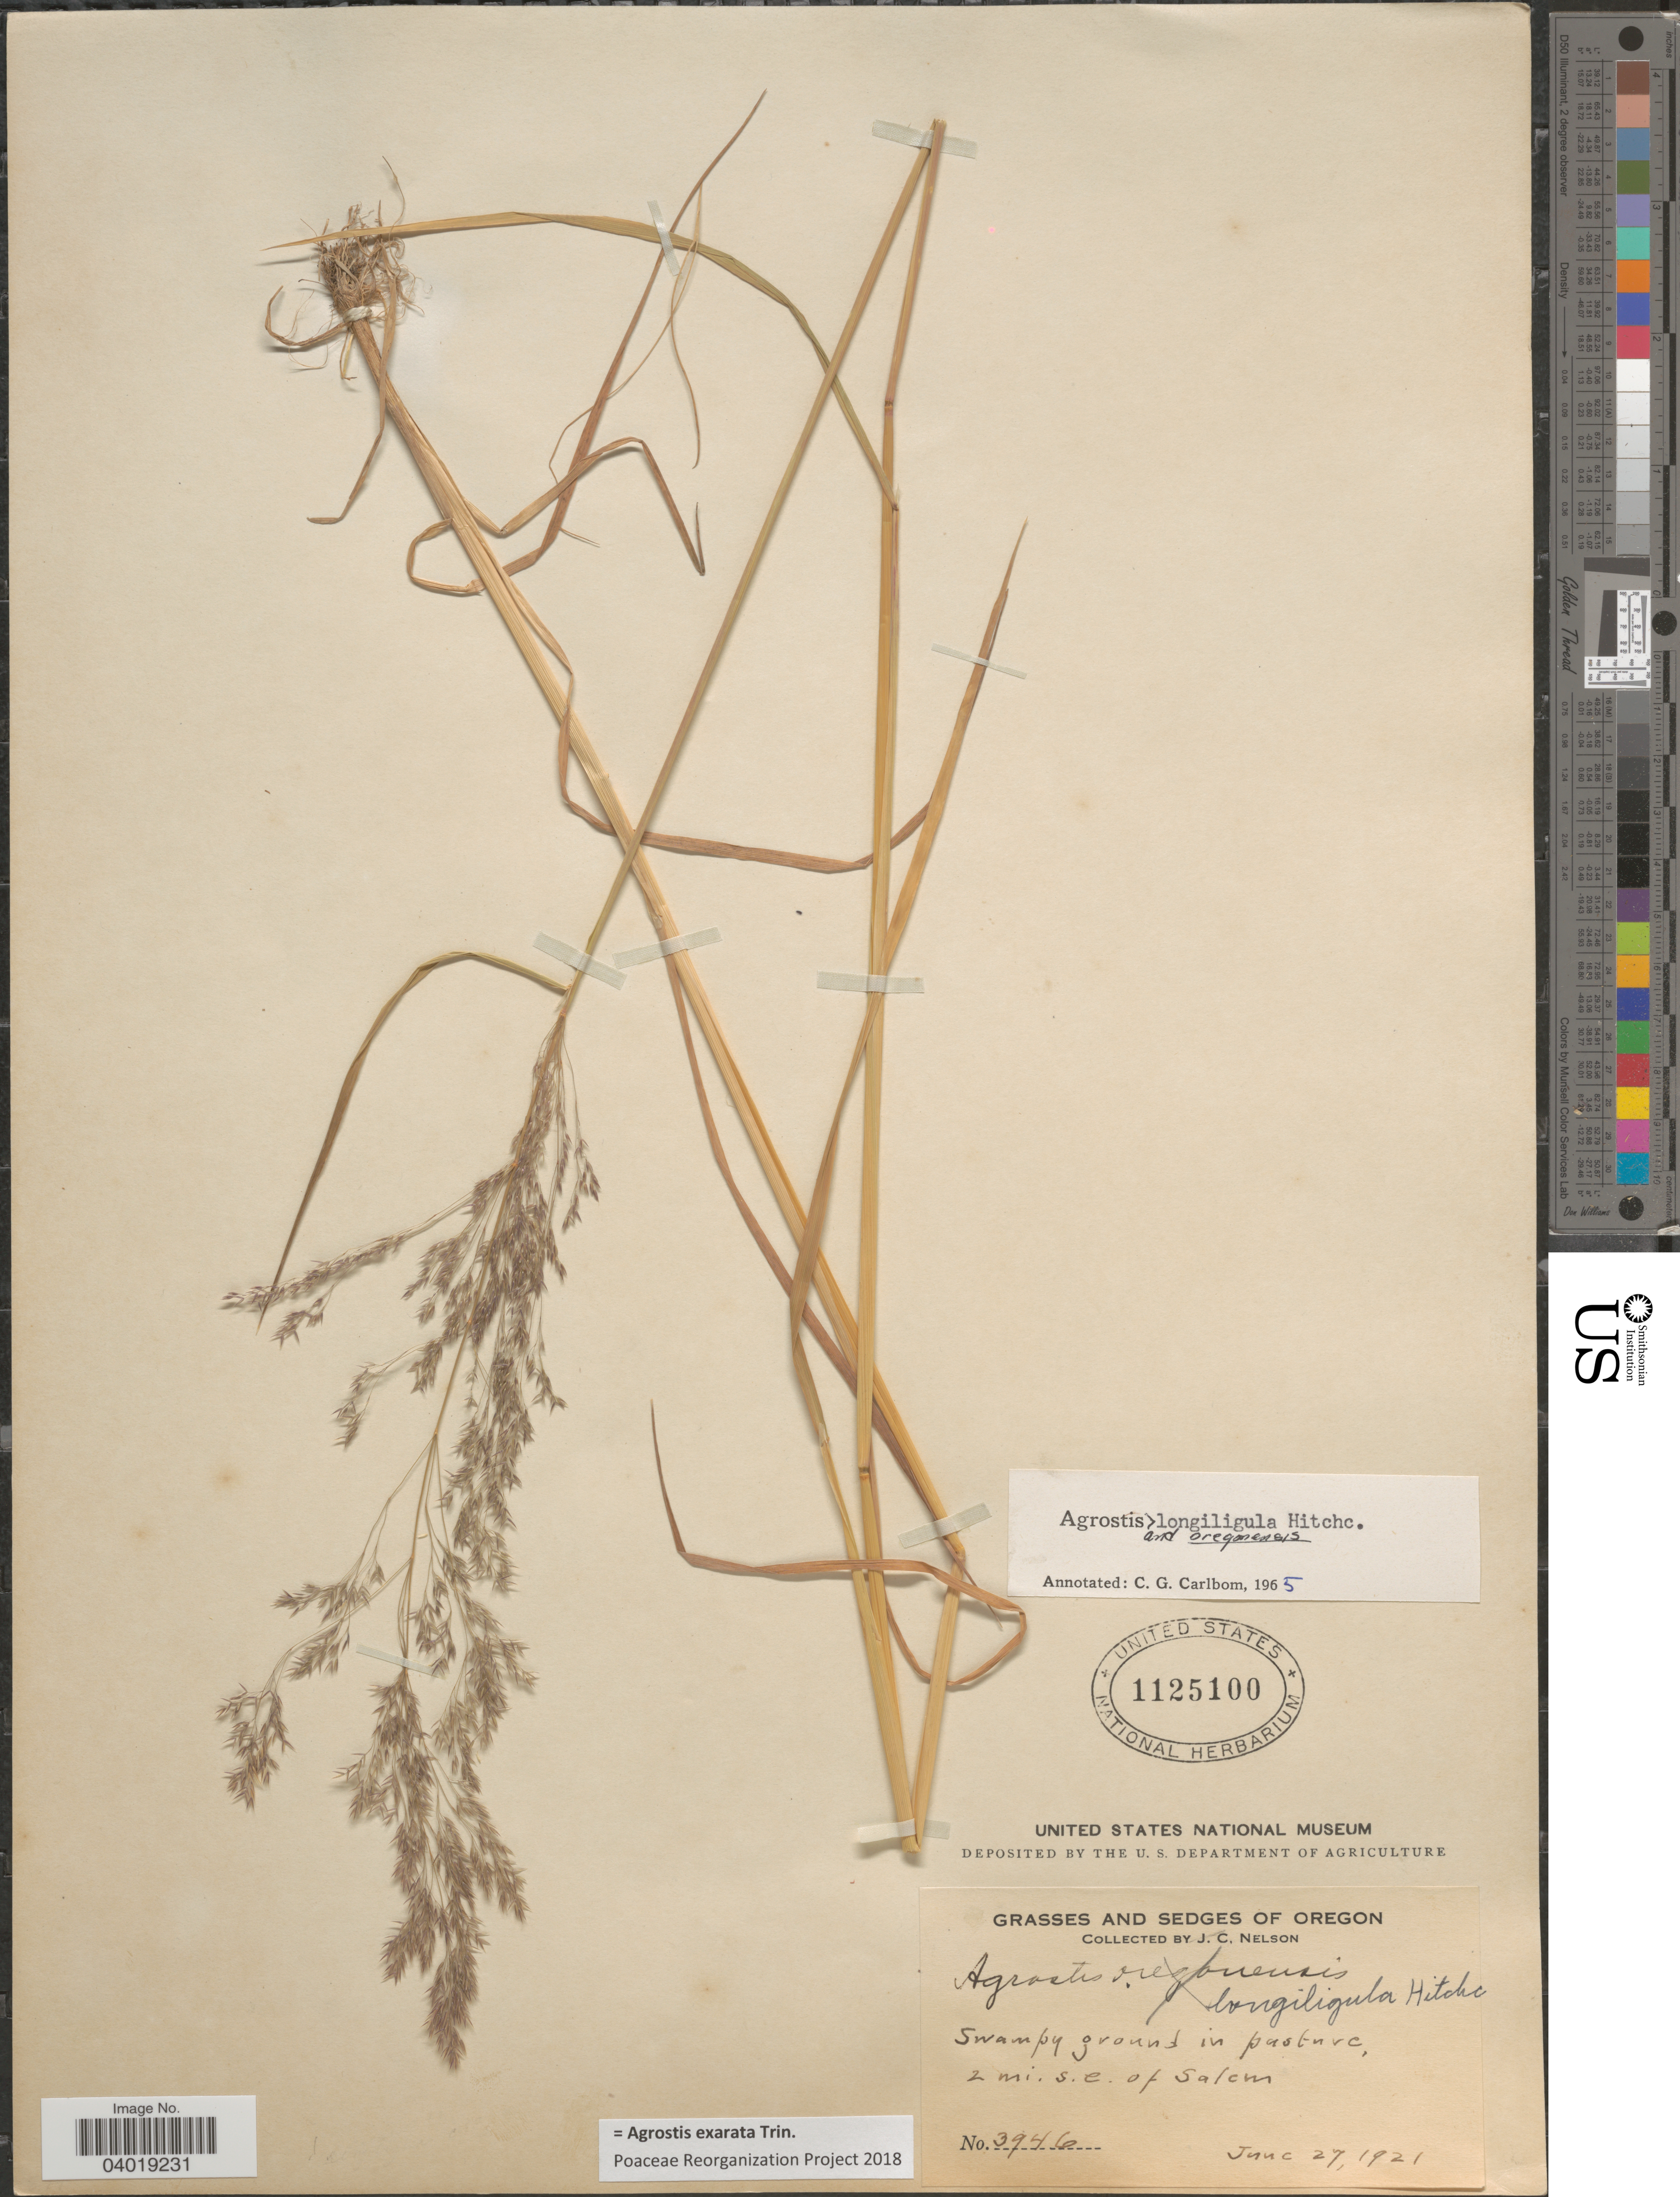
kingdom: Plantae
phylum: Tracheophyta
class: Liliopsida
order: Poales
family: Poaceae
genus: Agrostis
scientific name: Agrostis exarata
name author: Trin.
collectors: J. C. Nelson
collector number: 3946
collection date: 1921-06-27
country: United States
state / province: Oregon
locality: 2 mi. s.e. of Salem.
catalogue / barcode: US 1125100